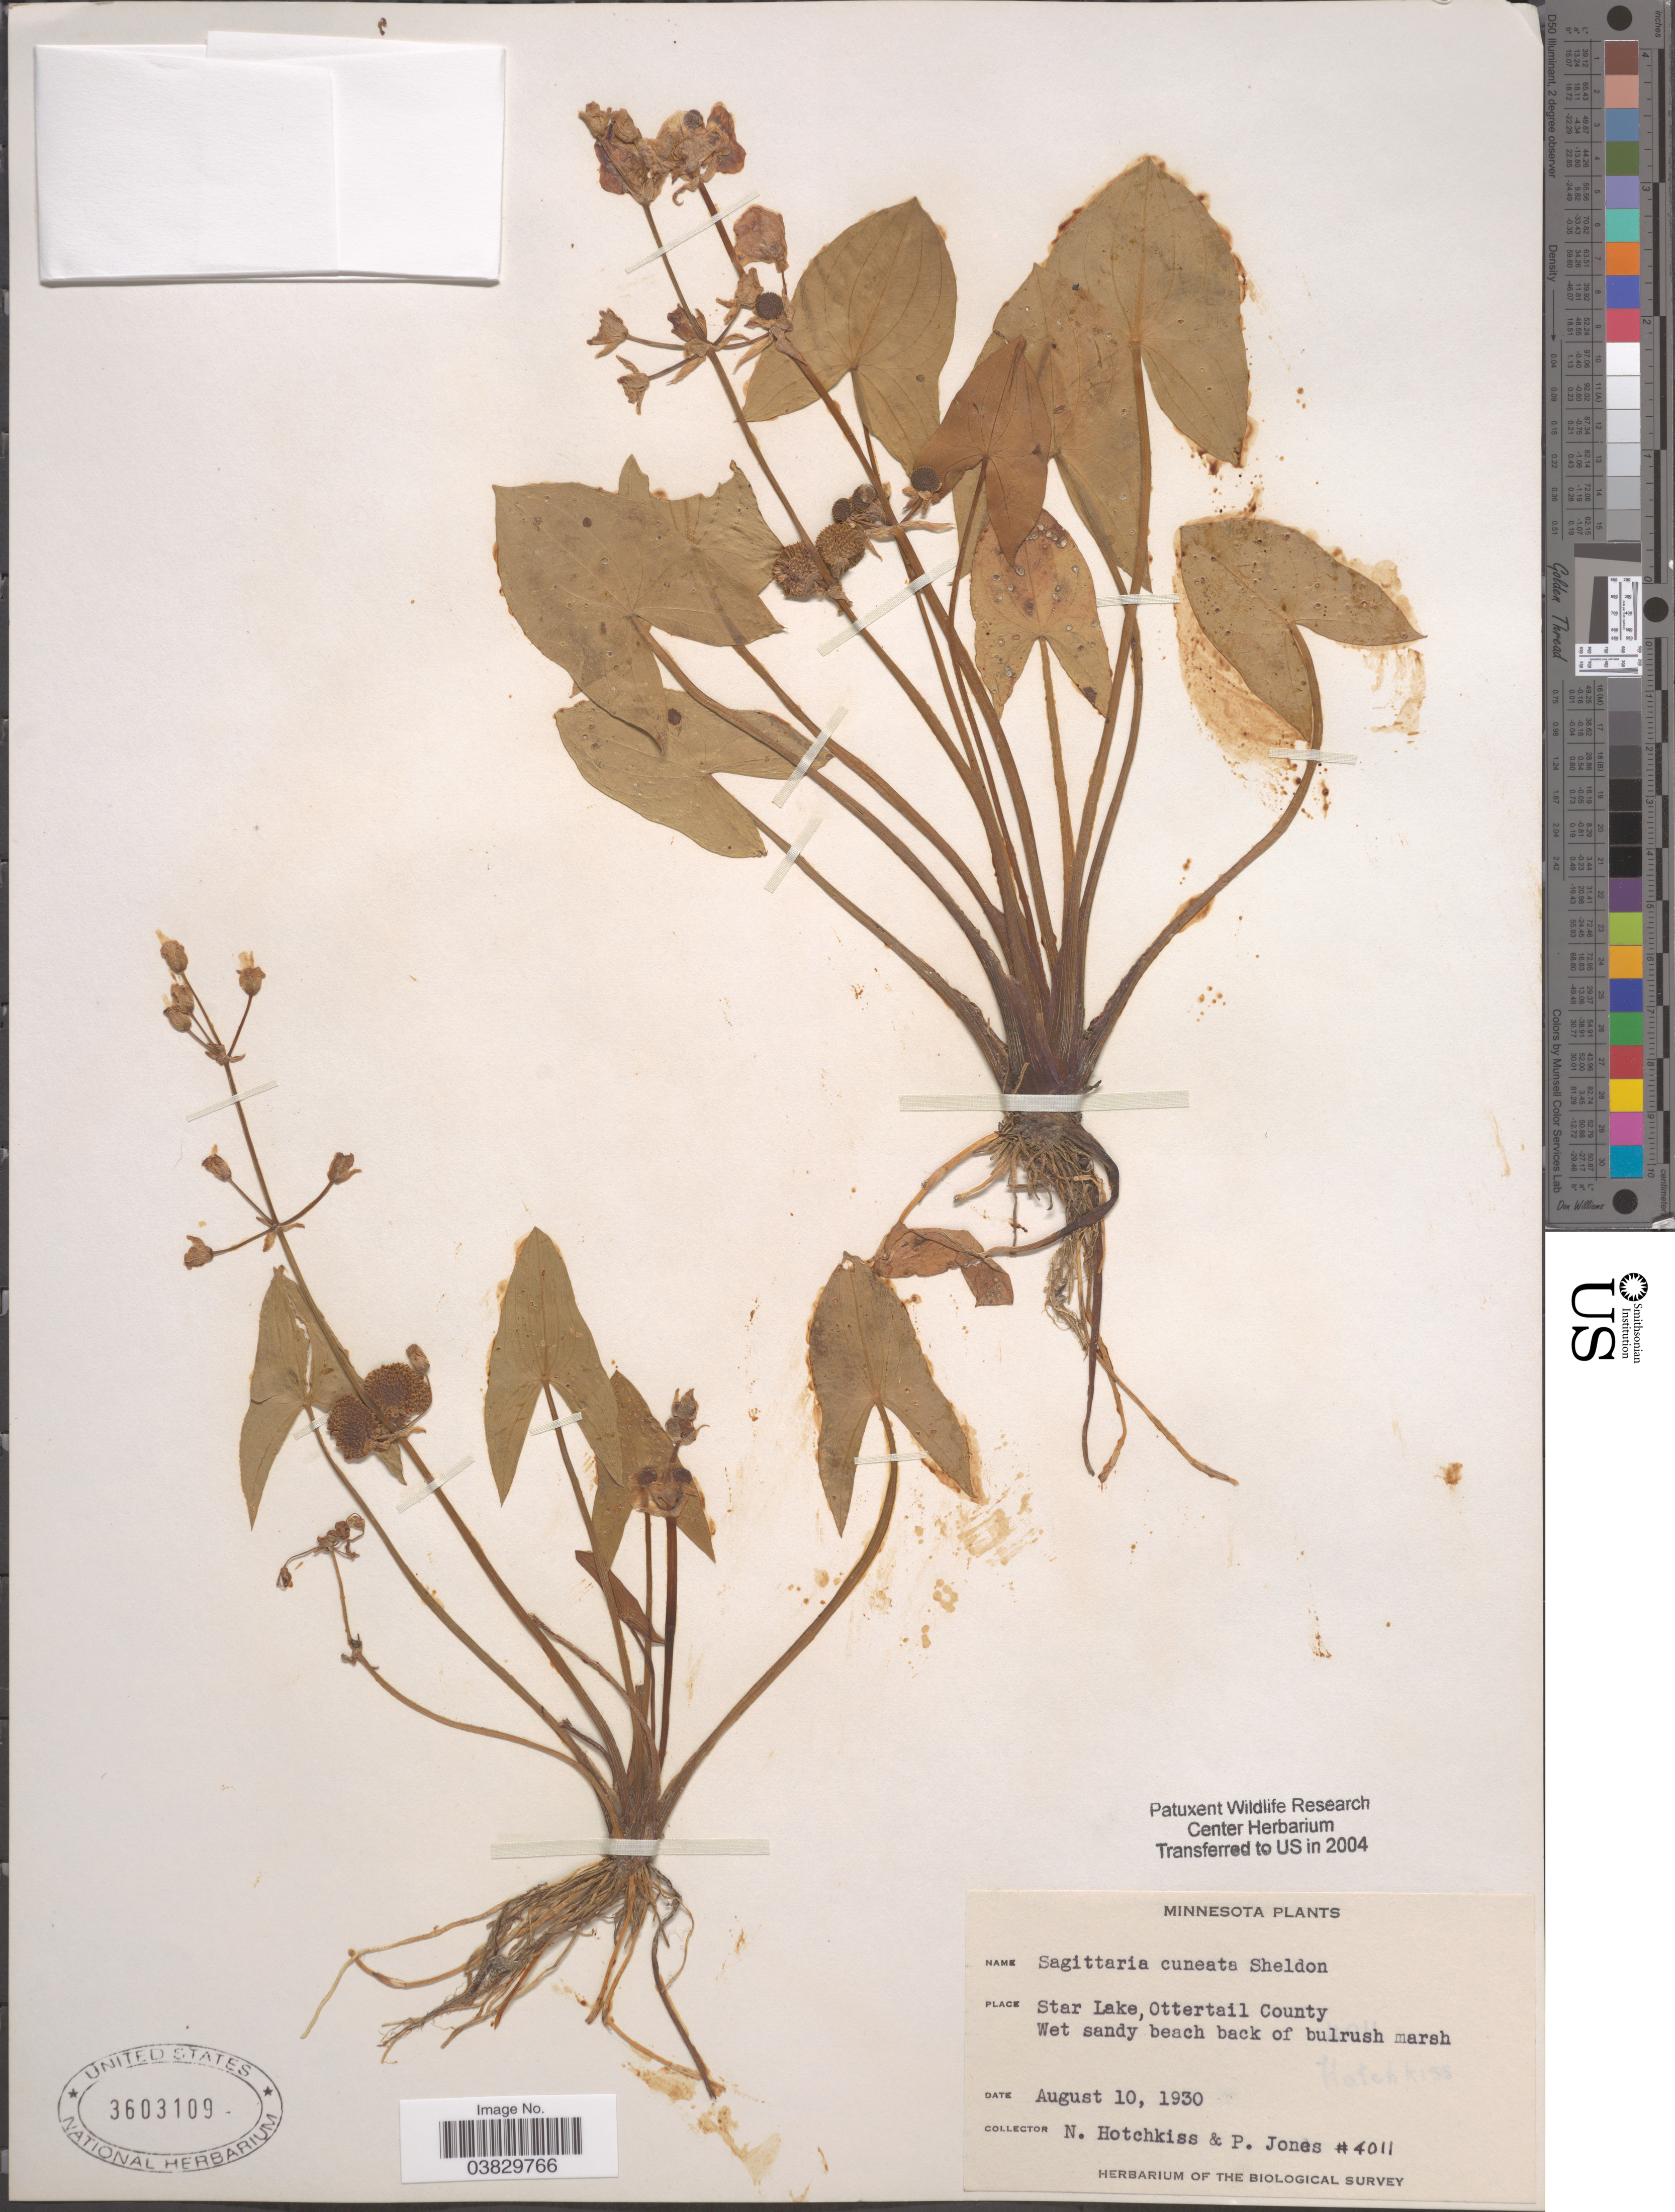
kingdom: Plantae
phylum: Tracheophyta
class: Liliopsida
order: Alismatales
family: Alismataceae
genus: Sagittaria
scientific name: Sagittaria cuneata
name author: E. Sheld.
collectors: N. Hotchkiss & P. Jones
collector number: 4011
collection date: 1930-08-10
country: United States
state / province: Minnesota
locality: Star Lake, Ottertail County. Wet sandy beach back of bulrush marsh.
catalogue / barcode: US 3603109